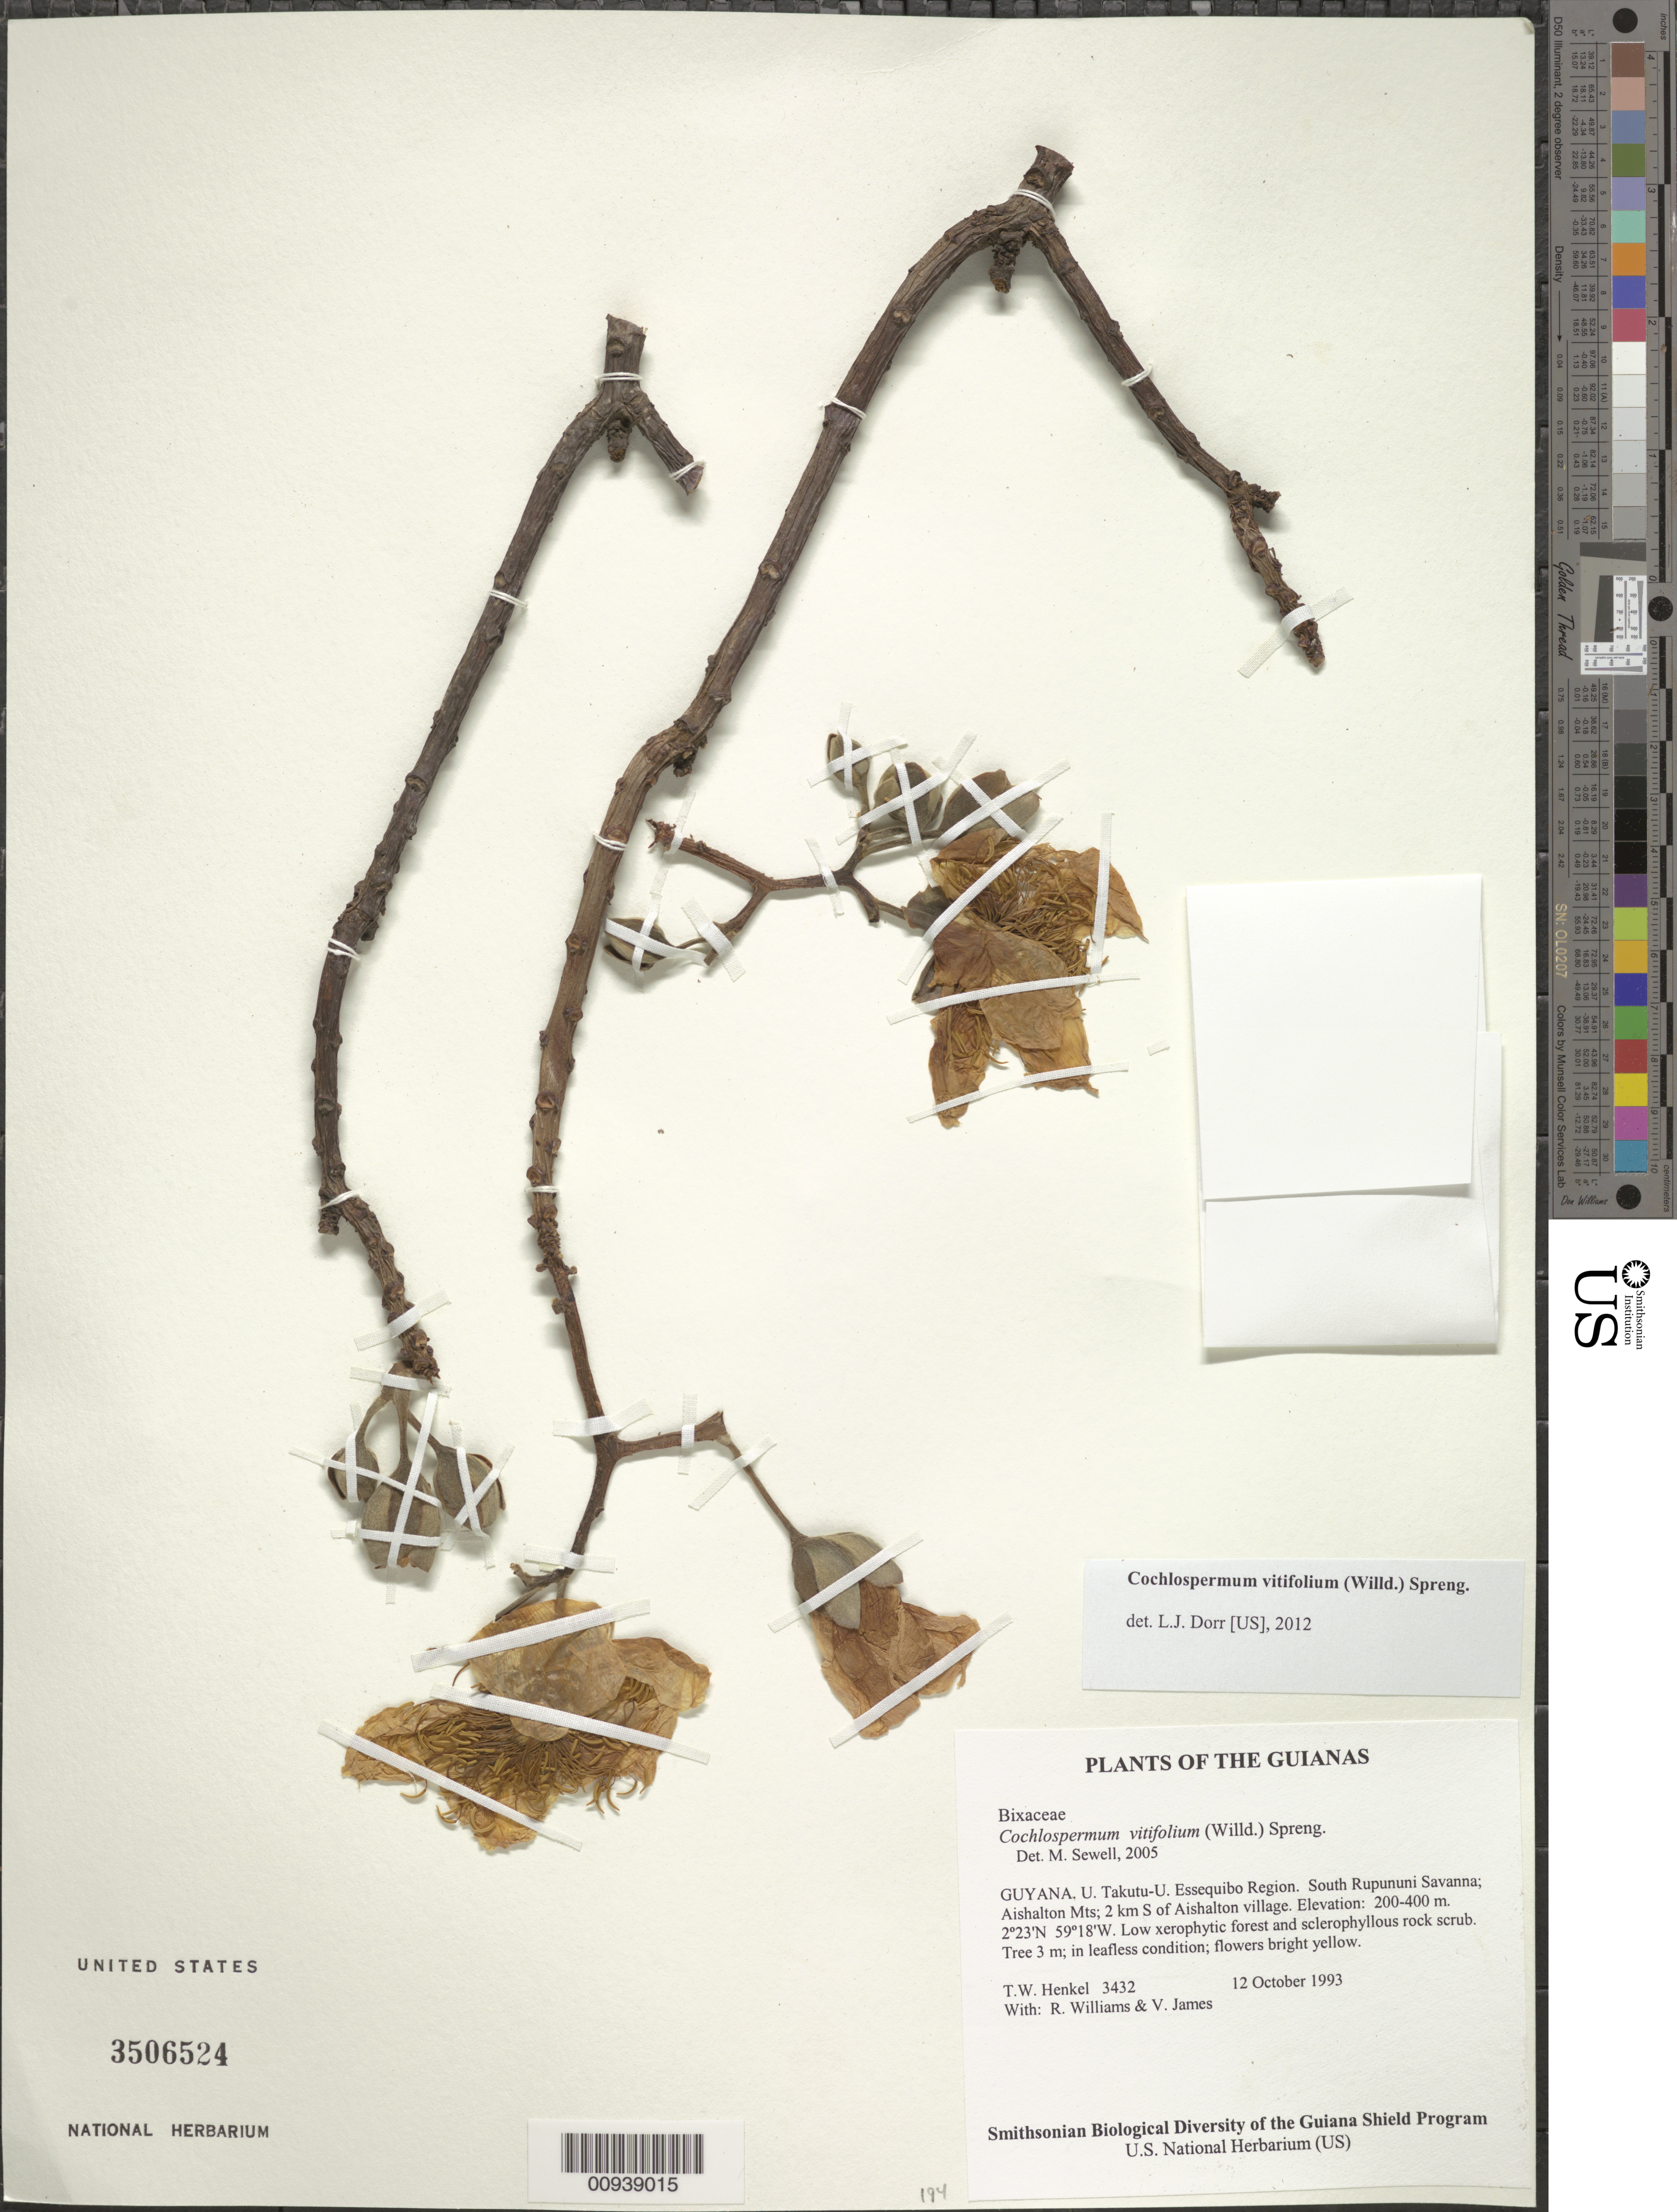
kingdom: Plantae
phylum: Tracheophyta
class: Magnoliopsida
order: Malvales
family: Cochlospermaceae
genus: Cochlospermum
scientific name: Cochlospermum vitifolium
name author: (Willd.) Spreng.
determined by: Sewell, M.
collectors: T. Henkel, R. Williams & V. James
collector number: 3432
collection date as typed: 12 October 1993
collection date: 1993-10-12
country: Guyana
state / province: U. Takutu-U. Essequibo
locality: South Rupununi Savanna; Aishalton Mts; 2 km S of Aishalton village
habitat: Low xerophytic forest and sclerophyllous rock scrub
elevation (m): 200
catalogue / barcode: US 3506524